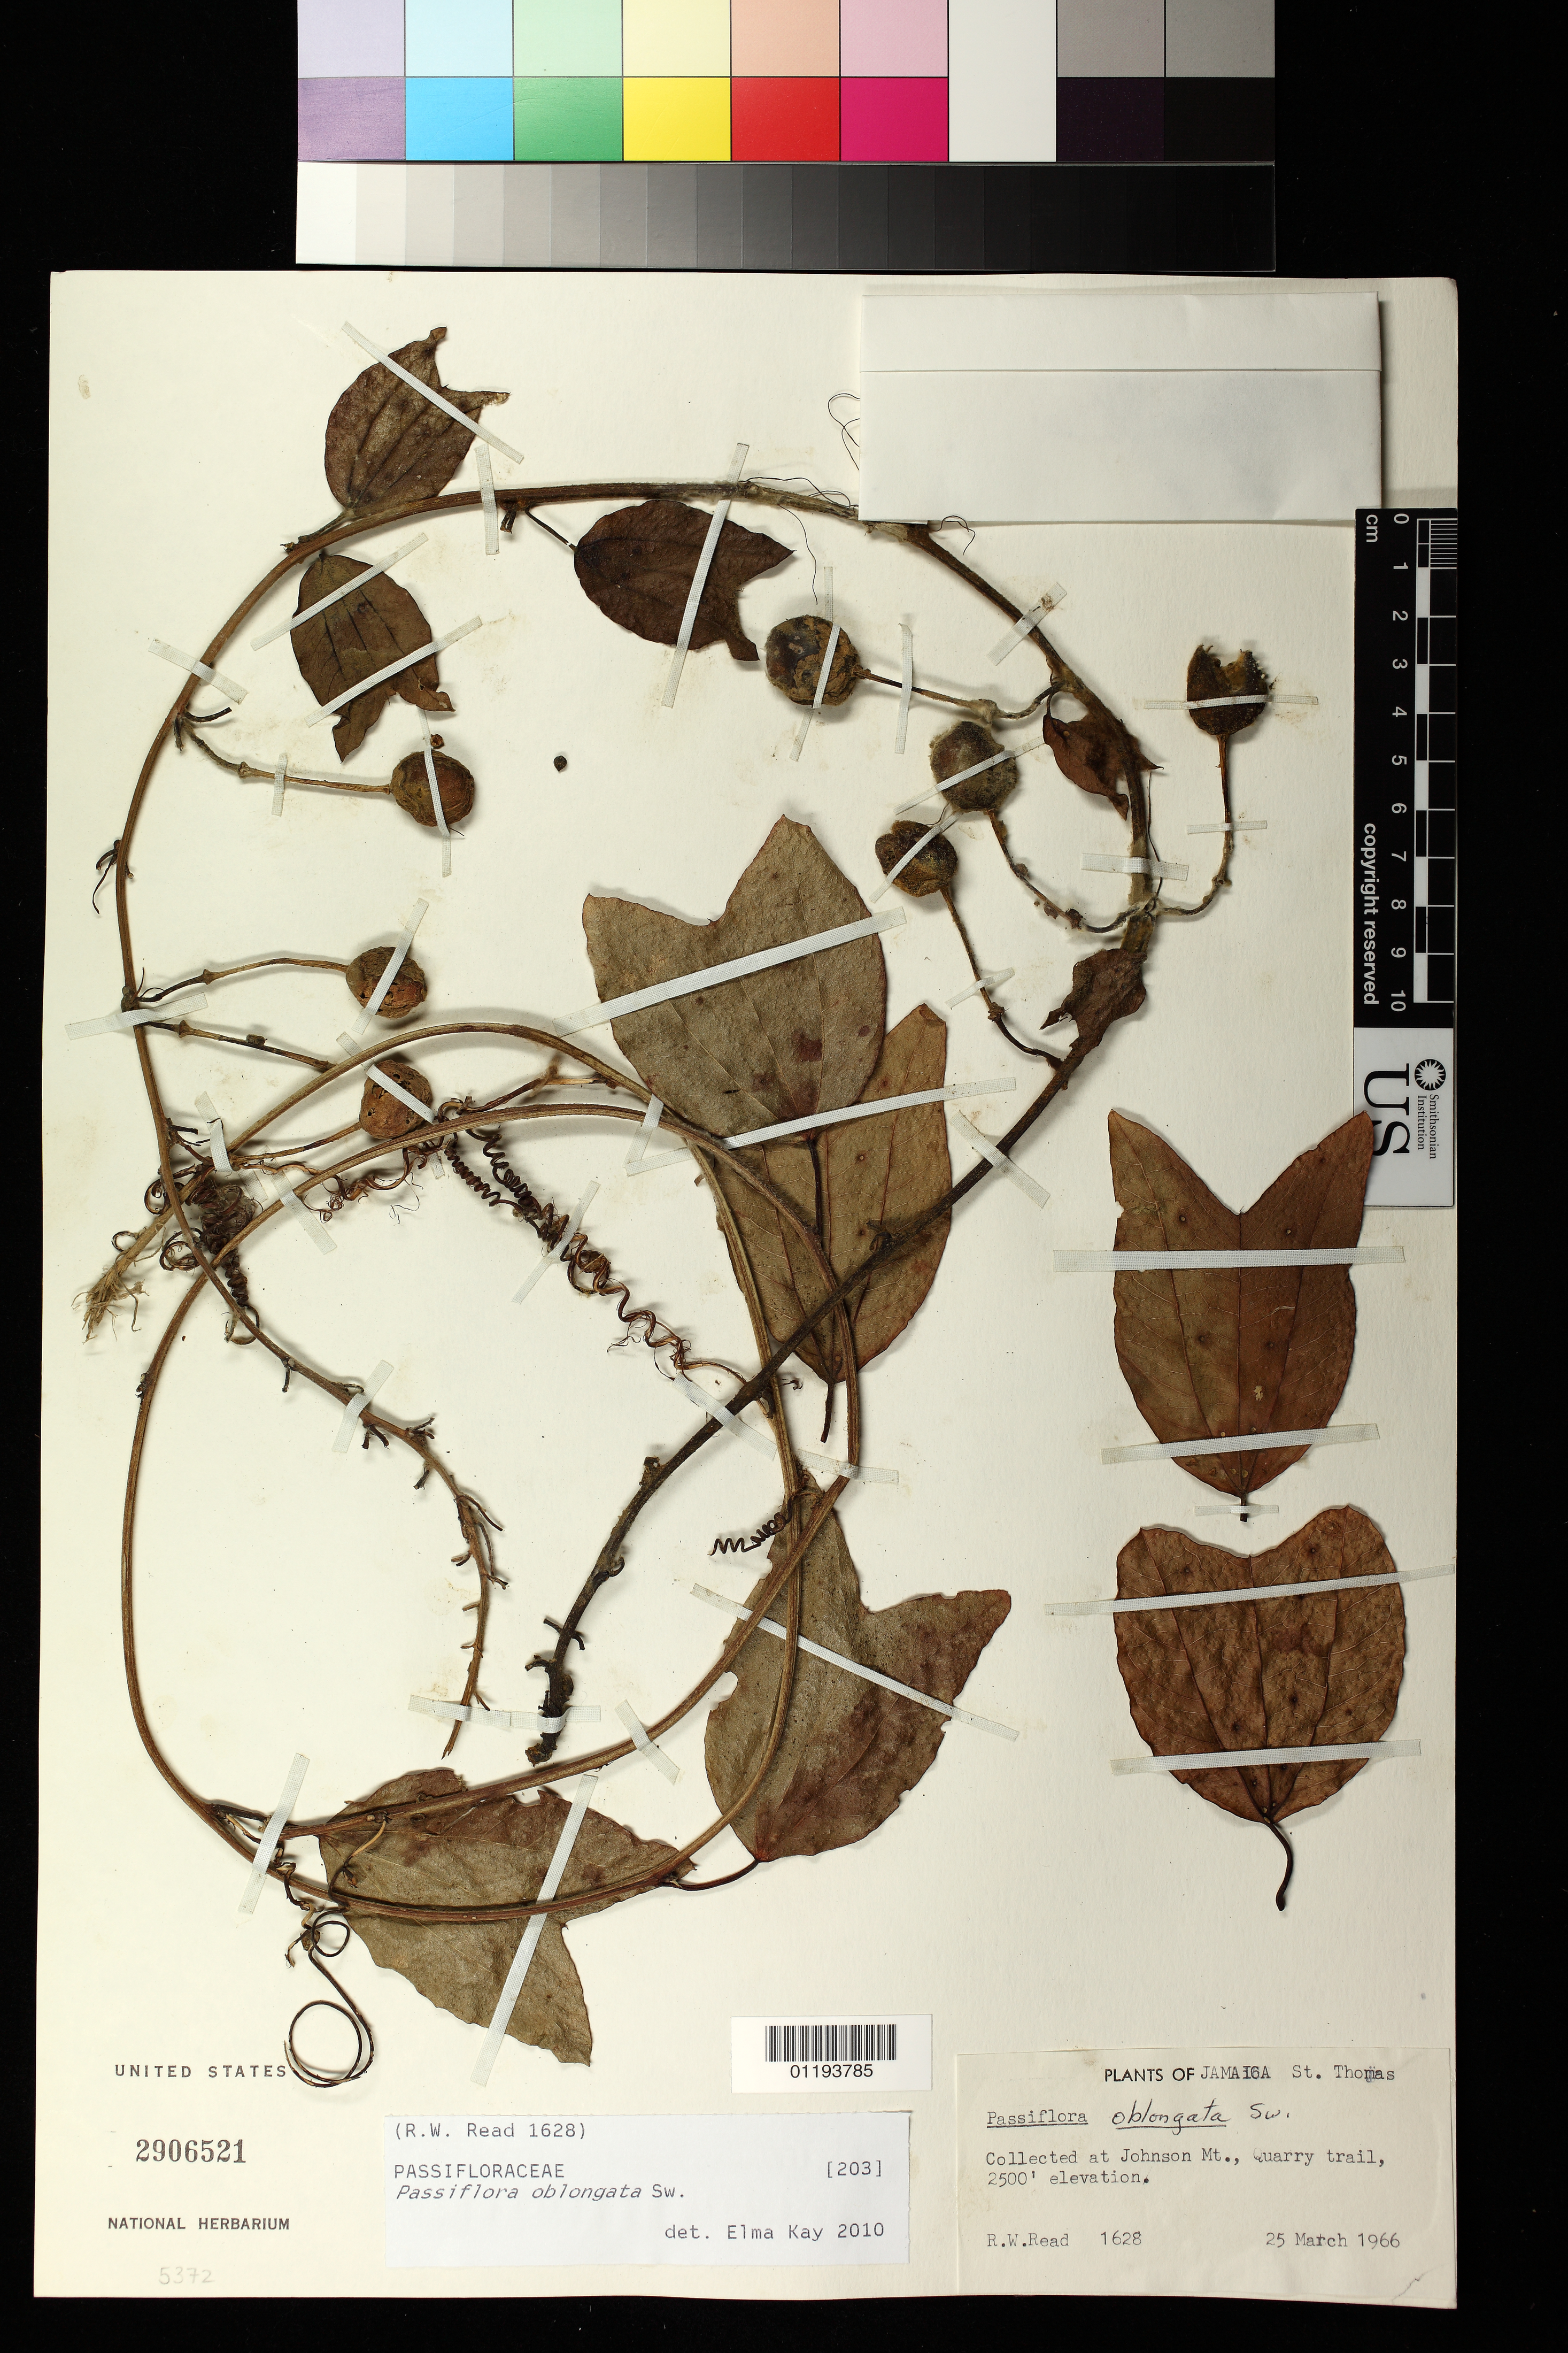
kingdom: Plantae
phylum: Tracheophyta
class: Magnoliopsida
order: Malpighiales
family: Passifloraceae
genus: Passiflora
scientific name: Passiflora oblongata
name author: Sw.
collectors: R. W. Read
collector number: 1628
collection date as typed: Mar 25 1966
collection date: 1966-03-25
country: Jamaica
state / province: Saint Thomas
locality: Collected at Johnson Mt., Quarry trail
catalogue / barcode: US 2906521